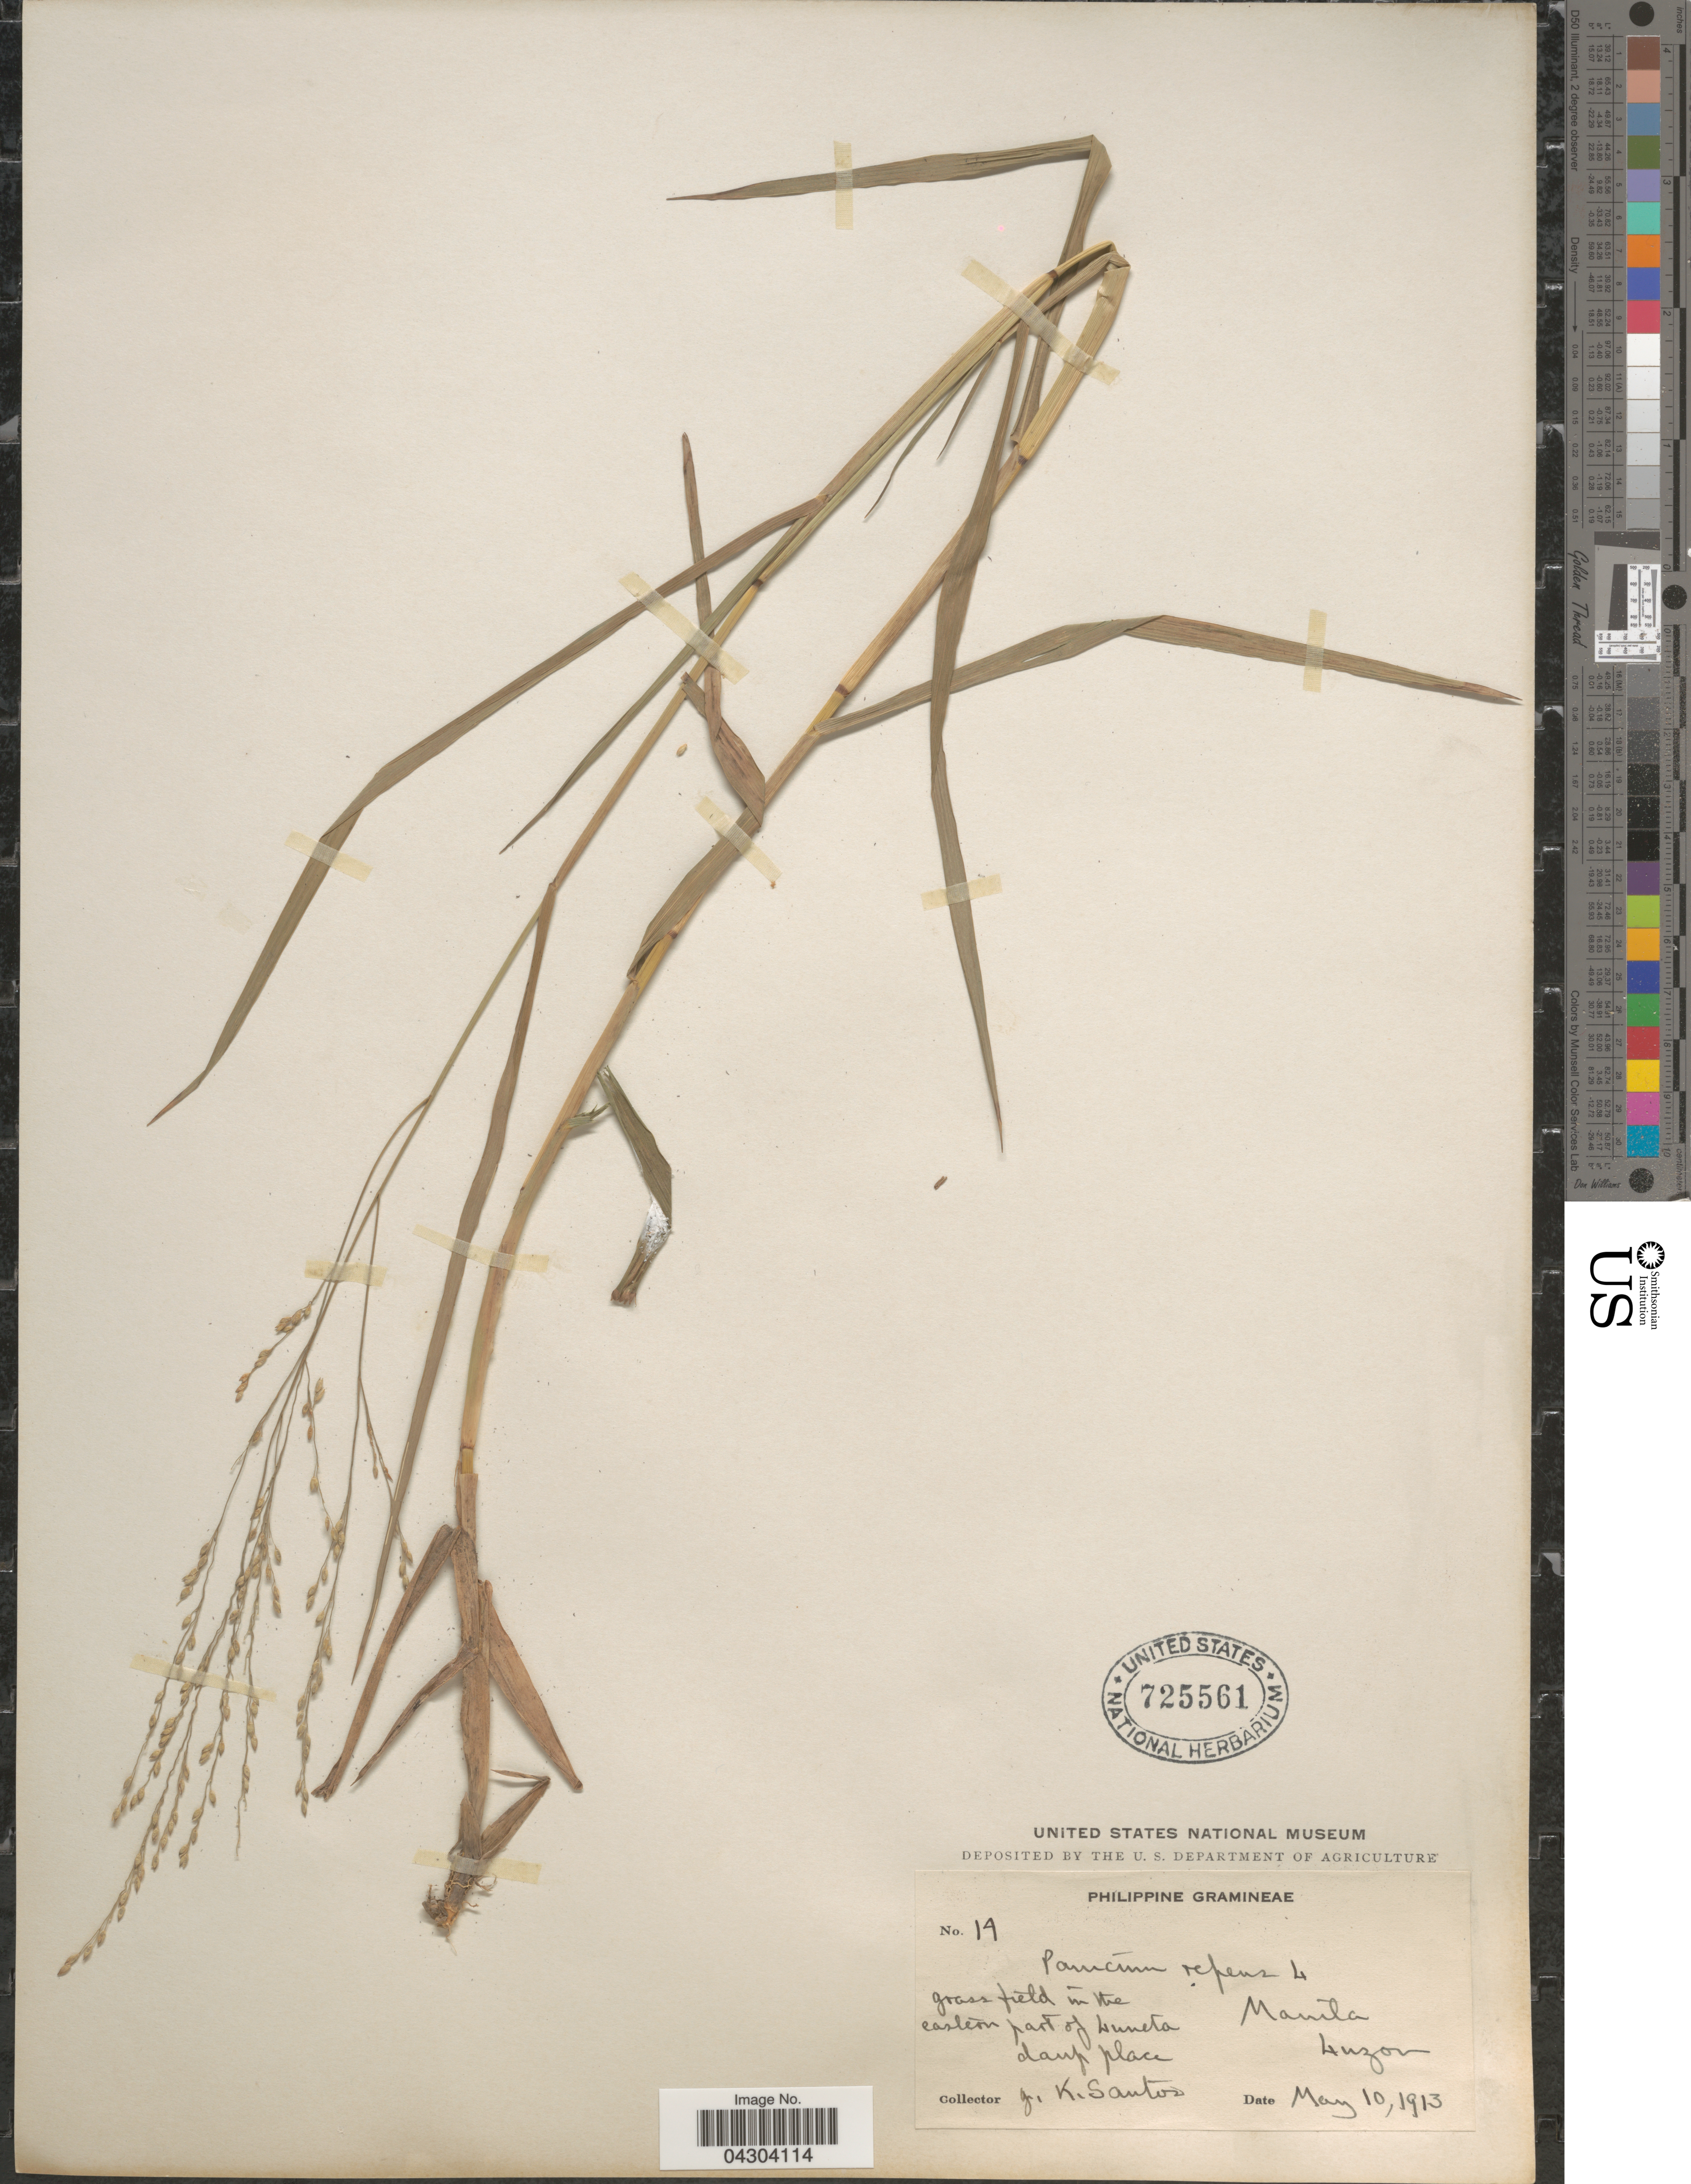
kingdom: Plantae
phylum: Tracheophyta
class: Liliopsida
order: Poales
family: Poaceae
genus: Panicum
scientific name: Panicum repens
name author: L.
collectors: J. K. Santos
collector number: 14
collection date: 1913-05-10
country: Philippines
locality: Grass field in the eastern part of Luneta. Manila, Luzon.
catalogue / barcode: US 725561